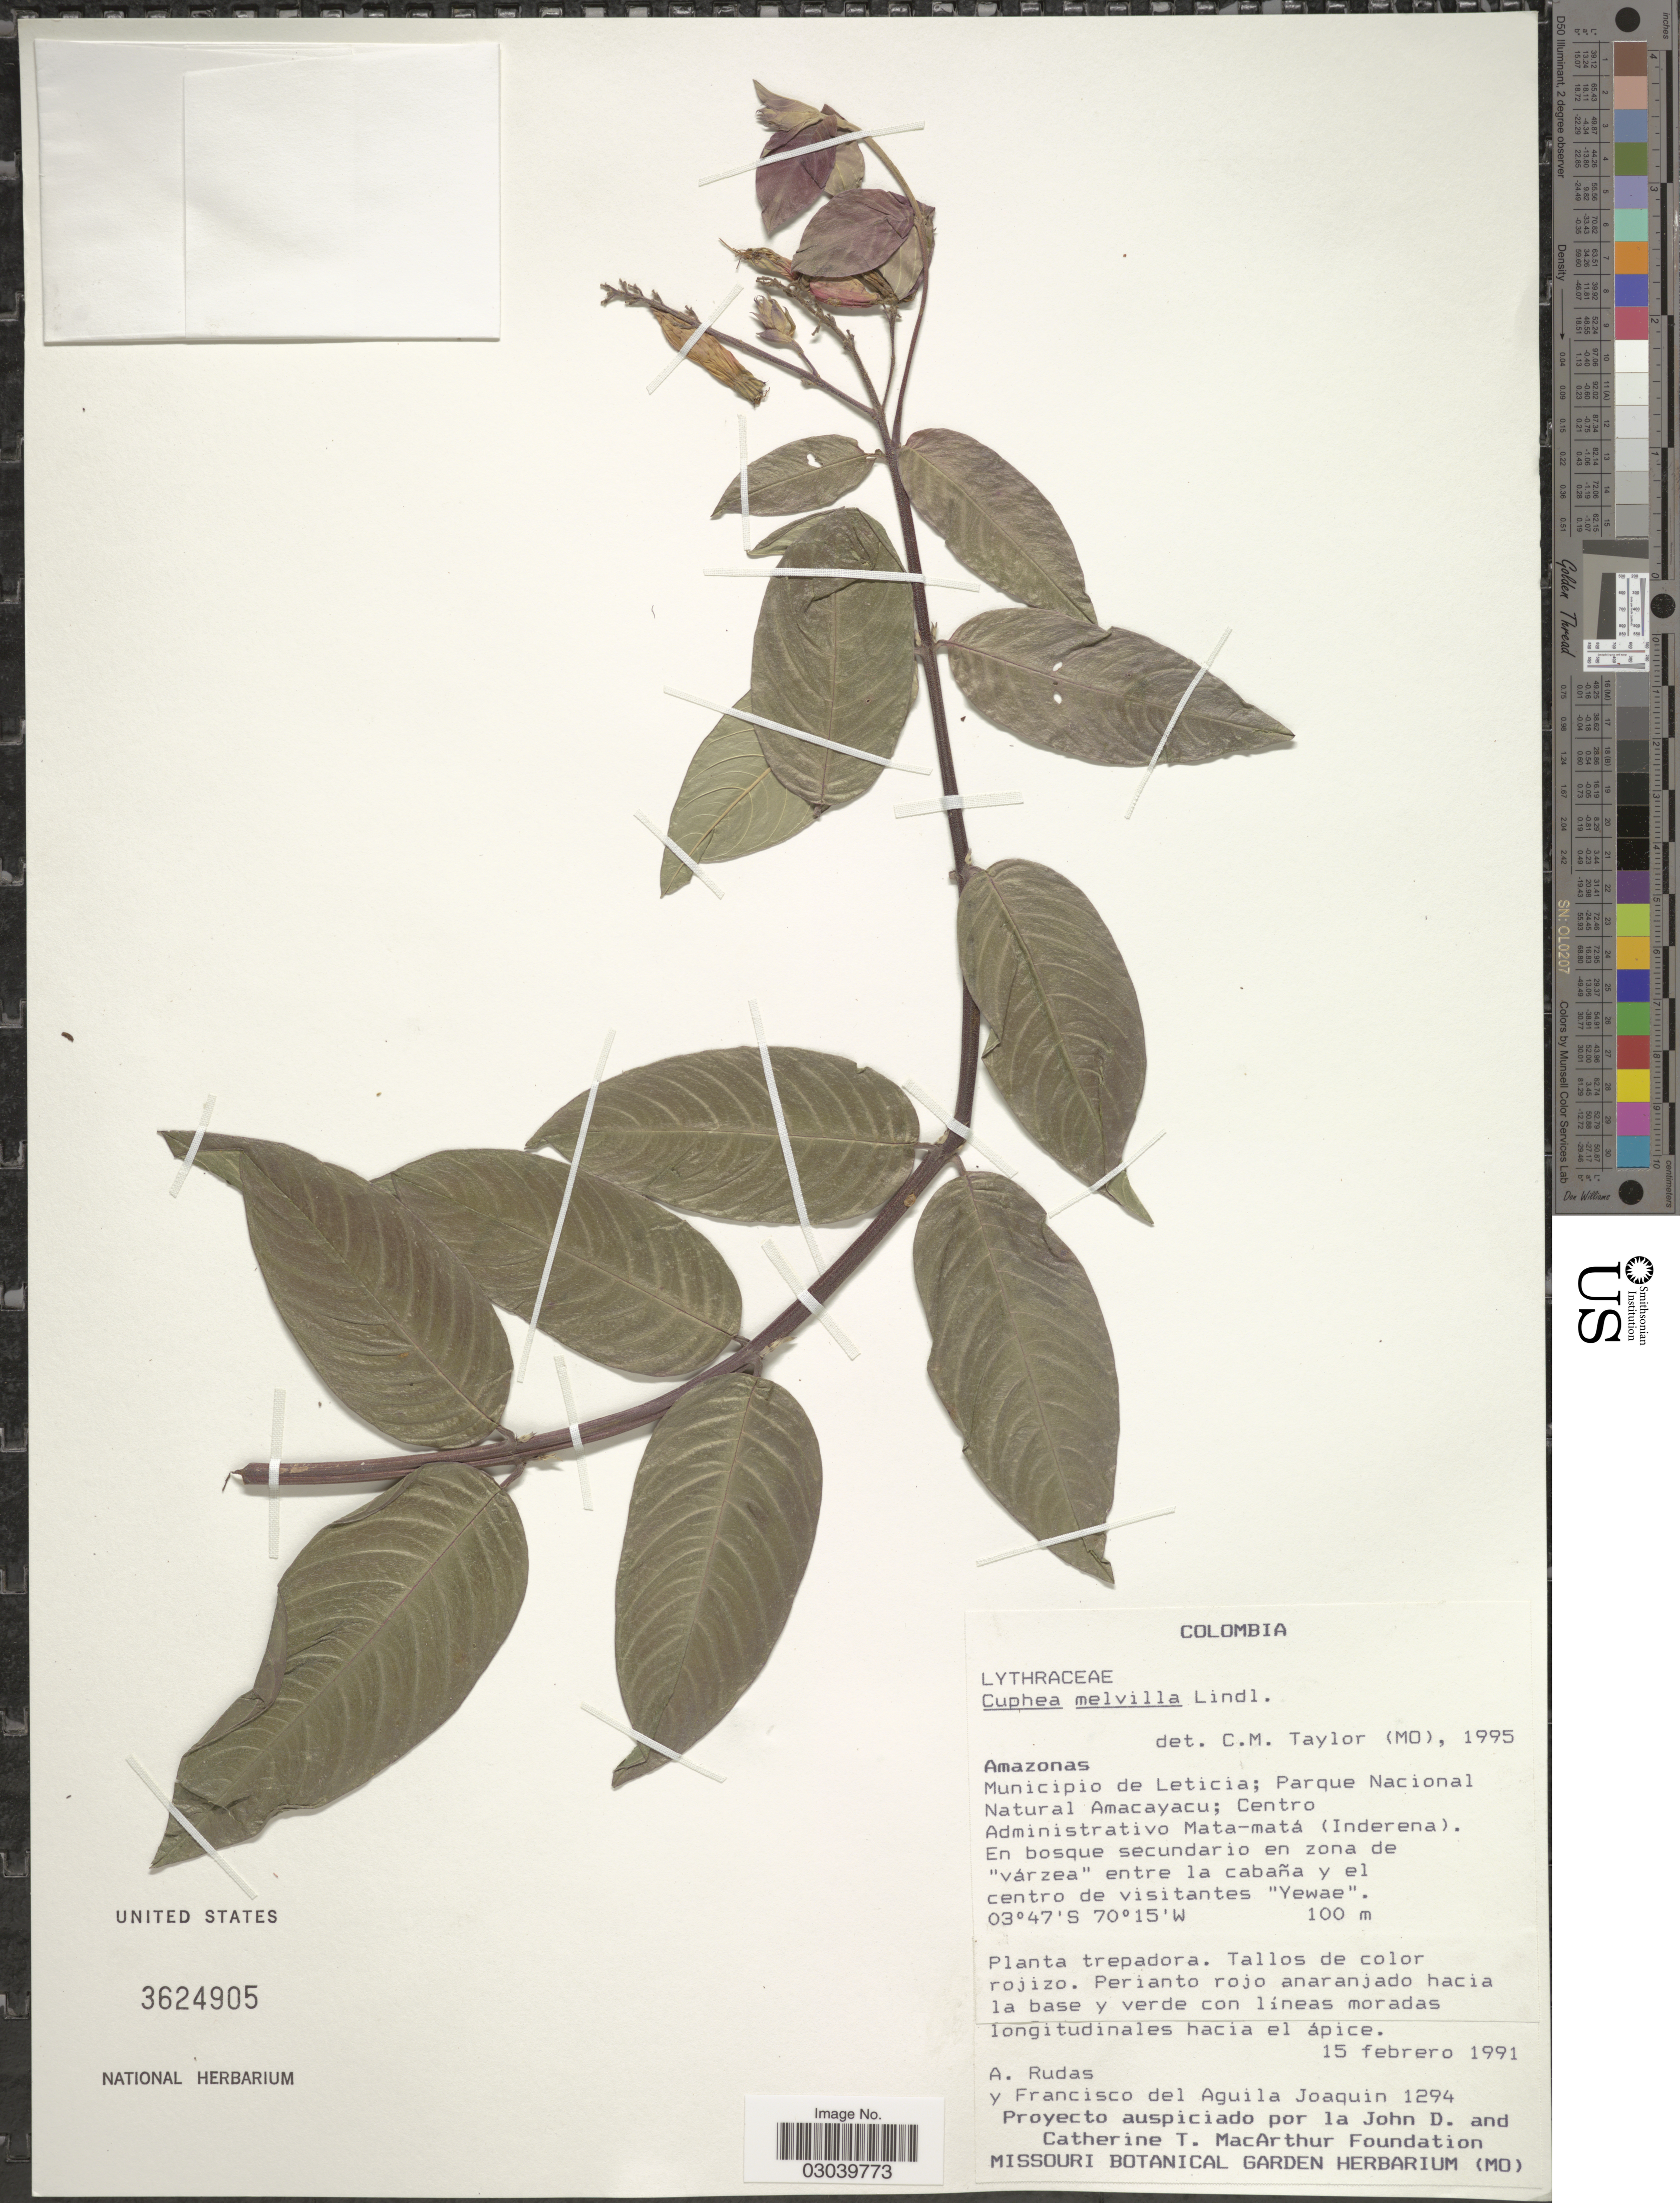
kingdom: Plantae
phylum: Tracheophyta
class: Magnoliopsida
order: Myrtales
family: Lythraceae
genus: Cuphea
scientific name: Cuphea melvilla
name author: Lindl.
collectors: A. Rudas & F. Aguila Joaquin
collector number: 1294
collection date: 1991-02-15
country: Colombia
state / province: Amazônas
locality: Municipio de Leticia; Parque Nacional Natural Amacayacu; Centro Administrativo Mata-matá (Inderena). En bosque secundario en zona de "várzea" entre le cabaña y el centro de visitantes "Yewae".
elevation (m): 100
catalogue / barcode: US 3624905